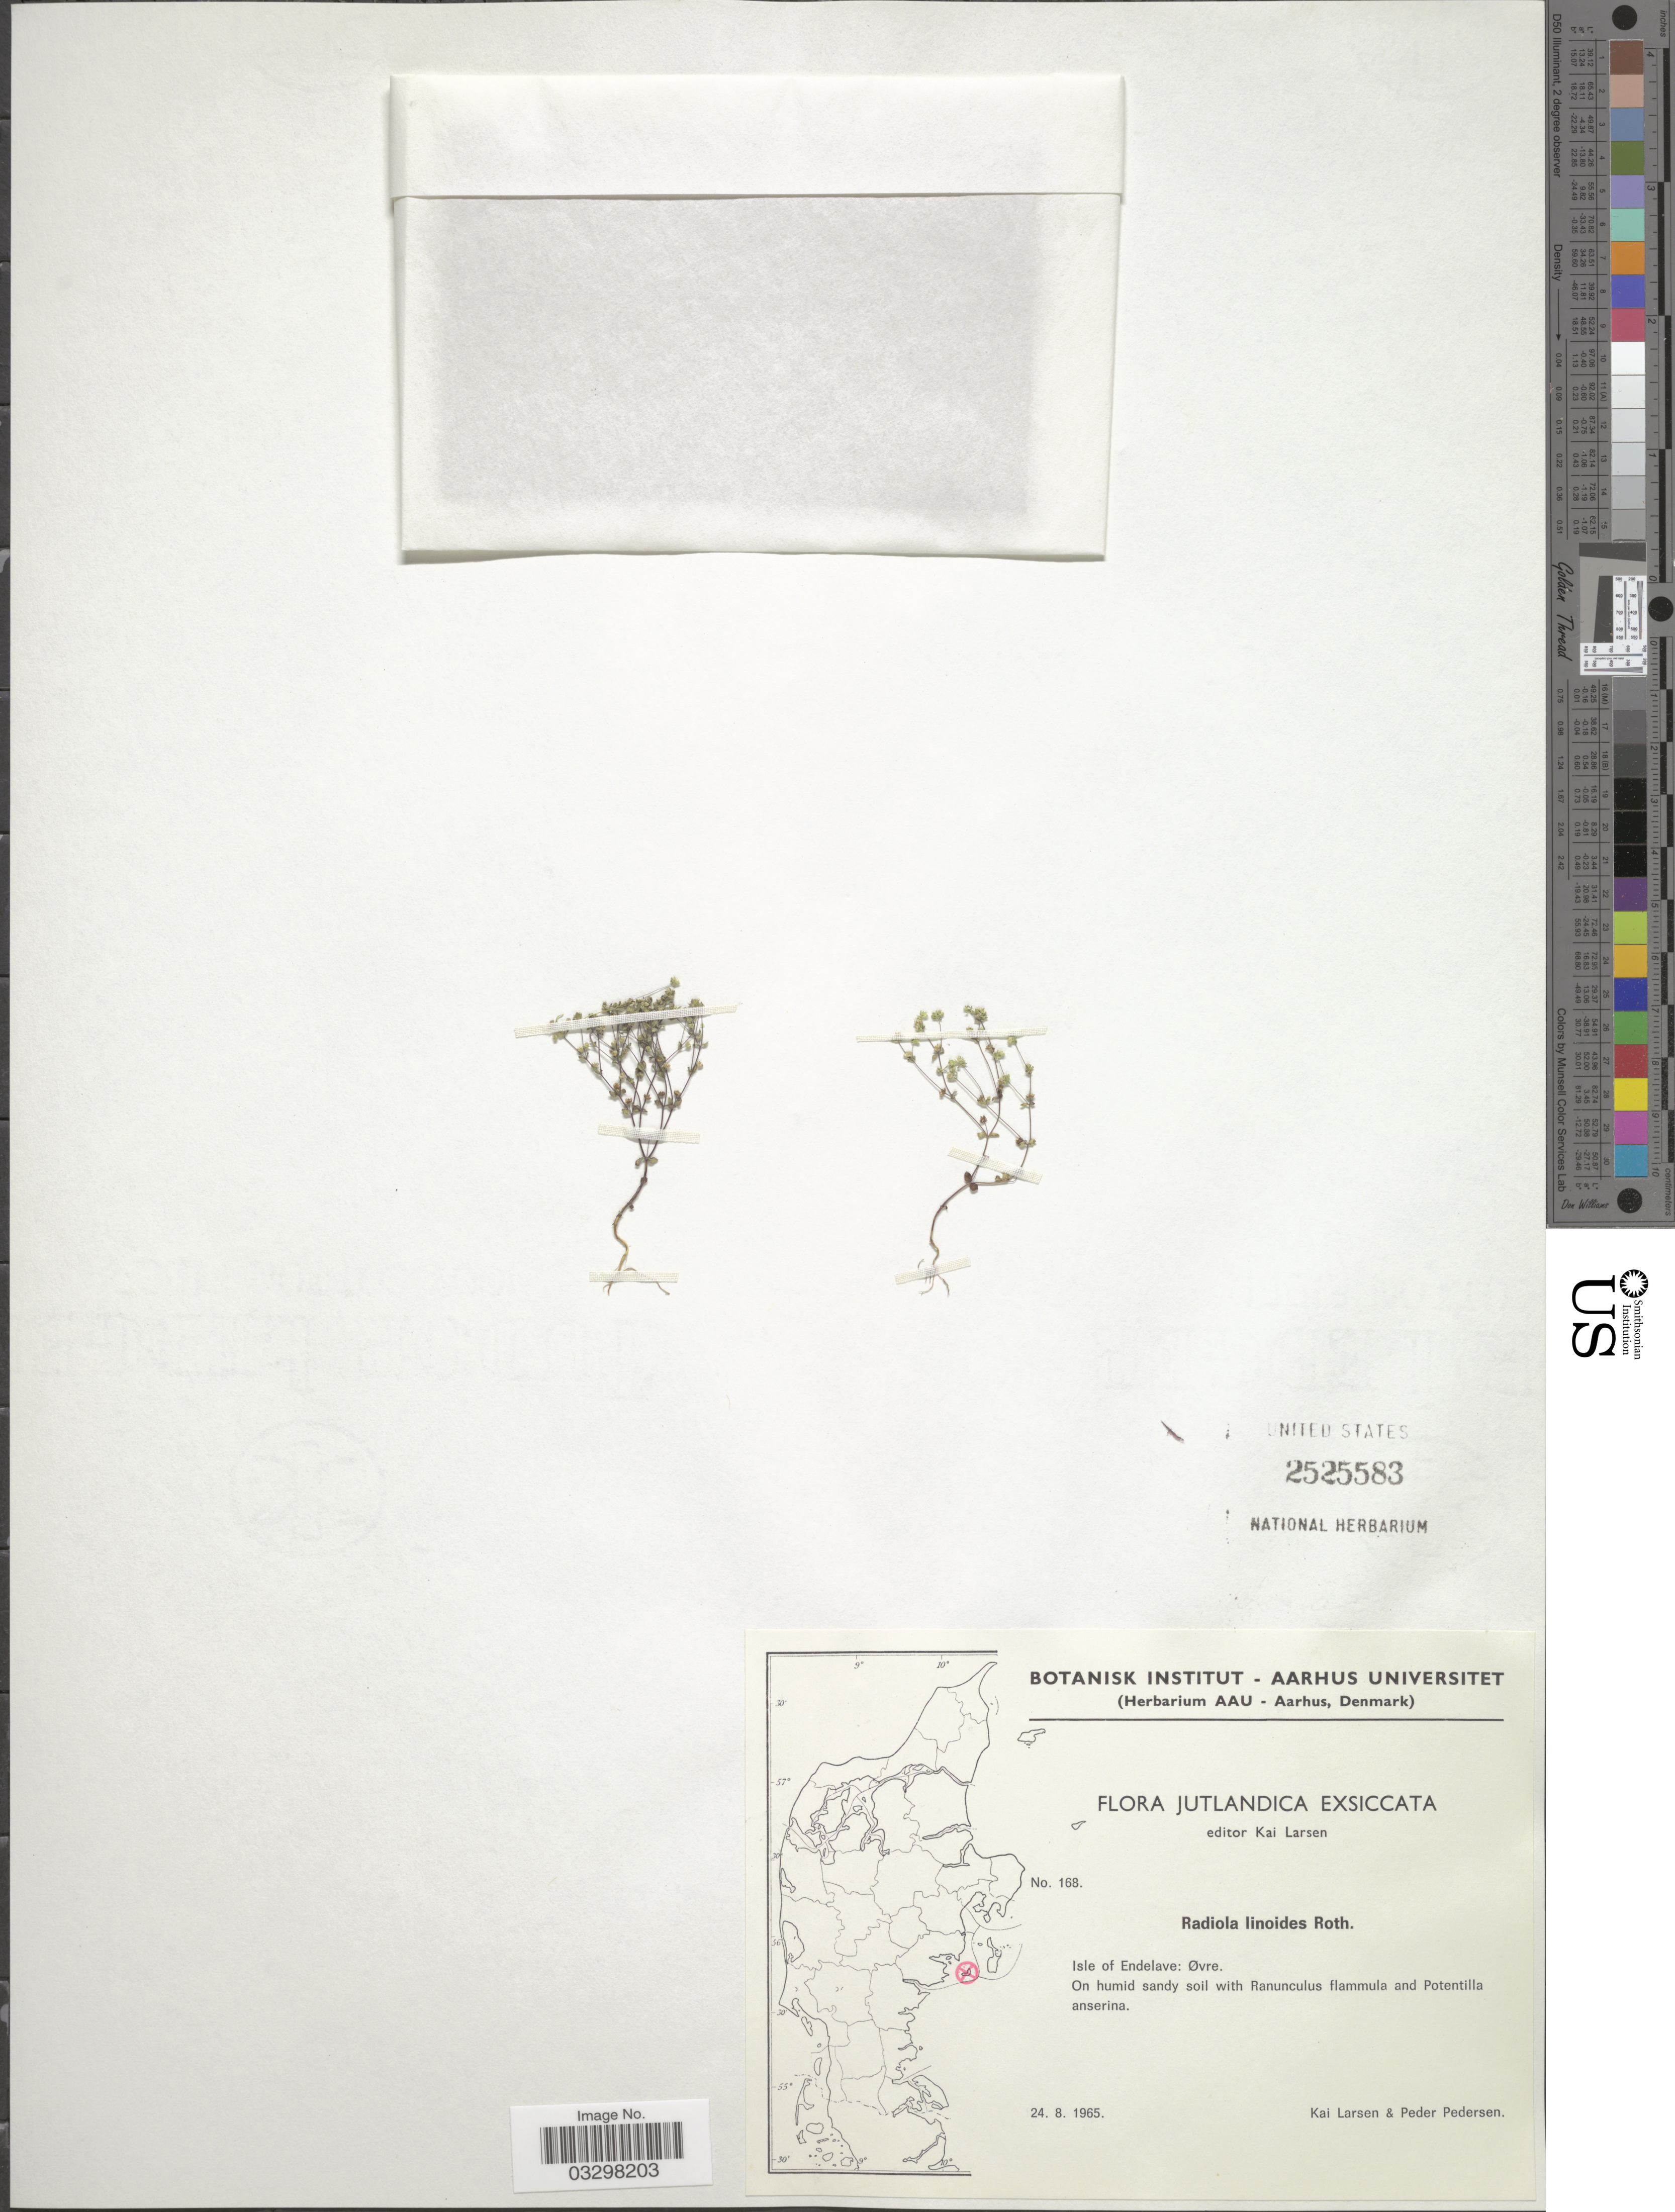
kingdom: Plantae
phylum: Tracheophyta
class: Magnoliopsida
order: Malpighiales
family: Linaceae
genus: Radiola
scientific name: Radiola linoides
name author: Roth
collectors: K. Larsen & P. Pedersen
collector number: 168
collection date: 1965-08-24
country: Denmark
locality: Isle of Endelave: Øvre.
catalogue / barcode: US 2525583